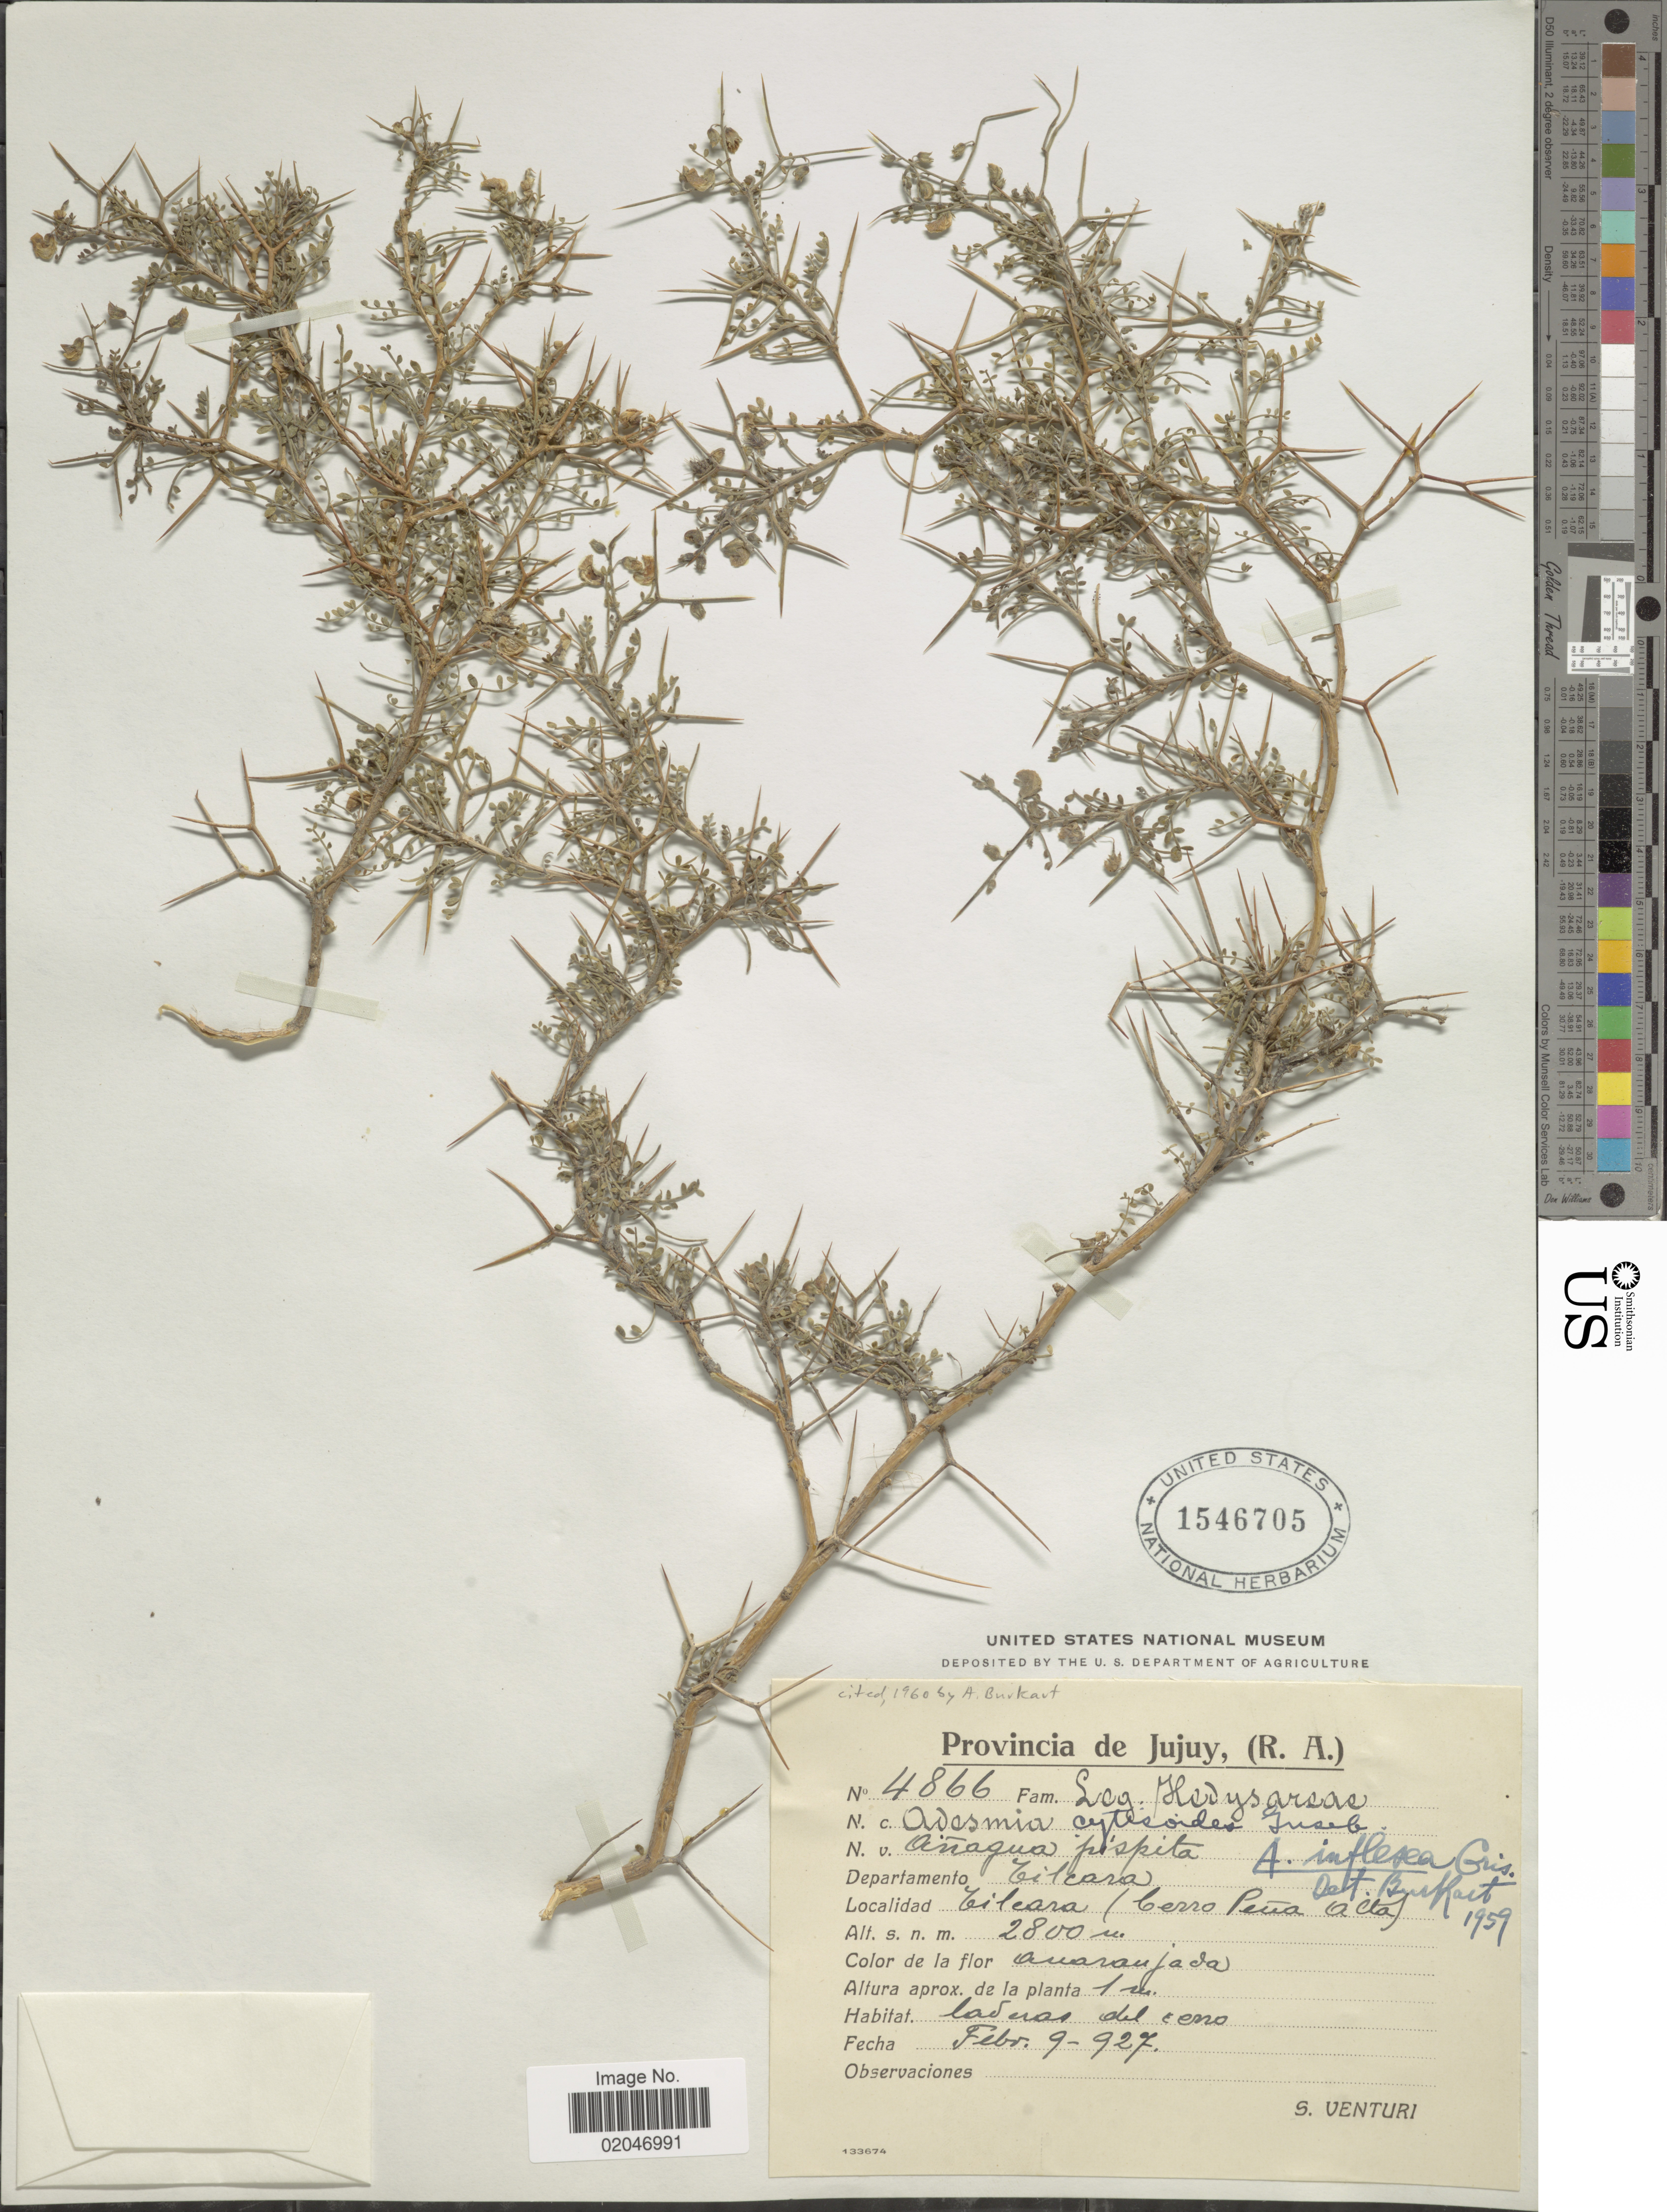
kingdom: Plantae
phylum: Tracheophyta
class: Magnoliopsida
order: Fabales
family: Fabaceae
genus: Adesmia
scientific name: Adesmia inflexa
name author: Griseb.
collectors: S. Venturi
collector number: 4866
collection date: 1927-02-09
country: Argentina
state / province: Jujuy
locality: (R.A.), Departamento Tilcara, Tilcara (cerro Pena Alta), laderas del cerro.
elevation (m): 2800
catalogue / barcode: US 1546705